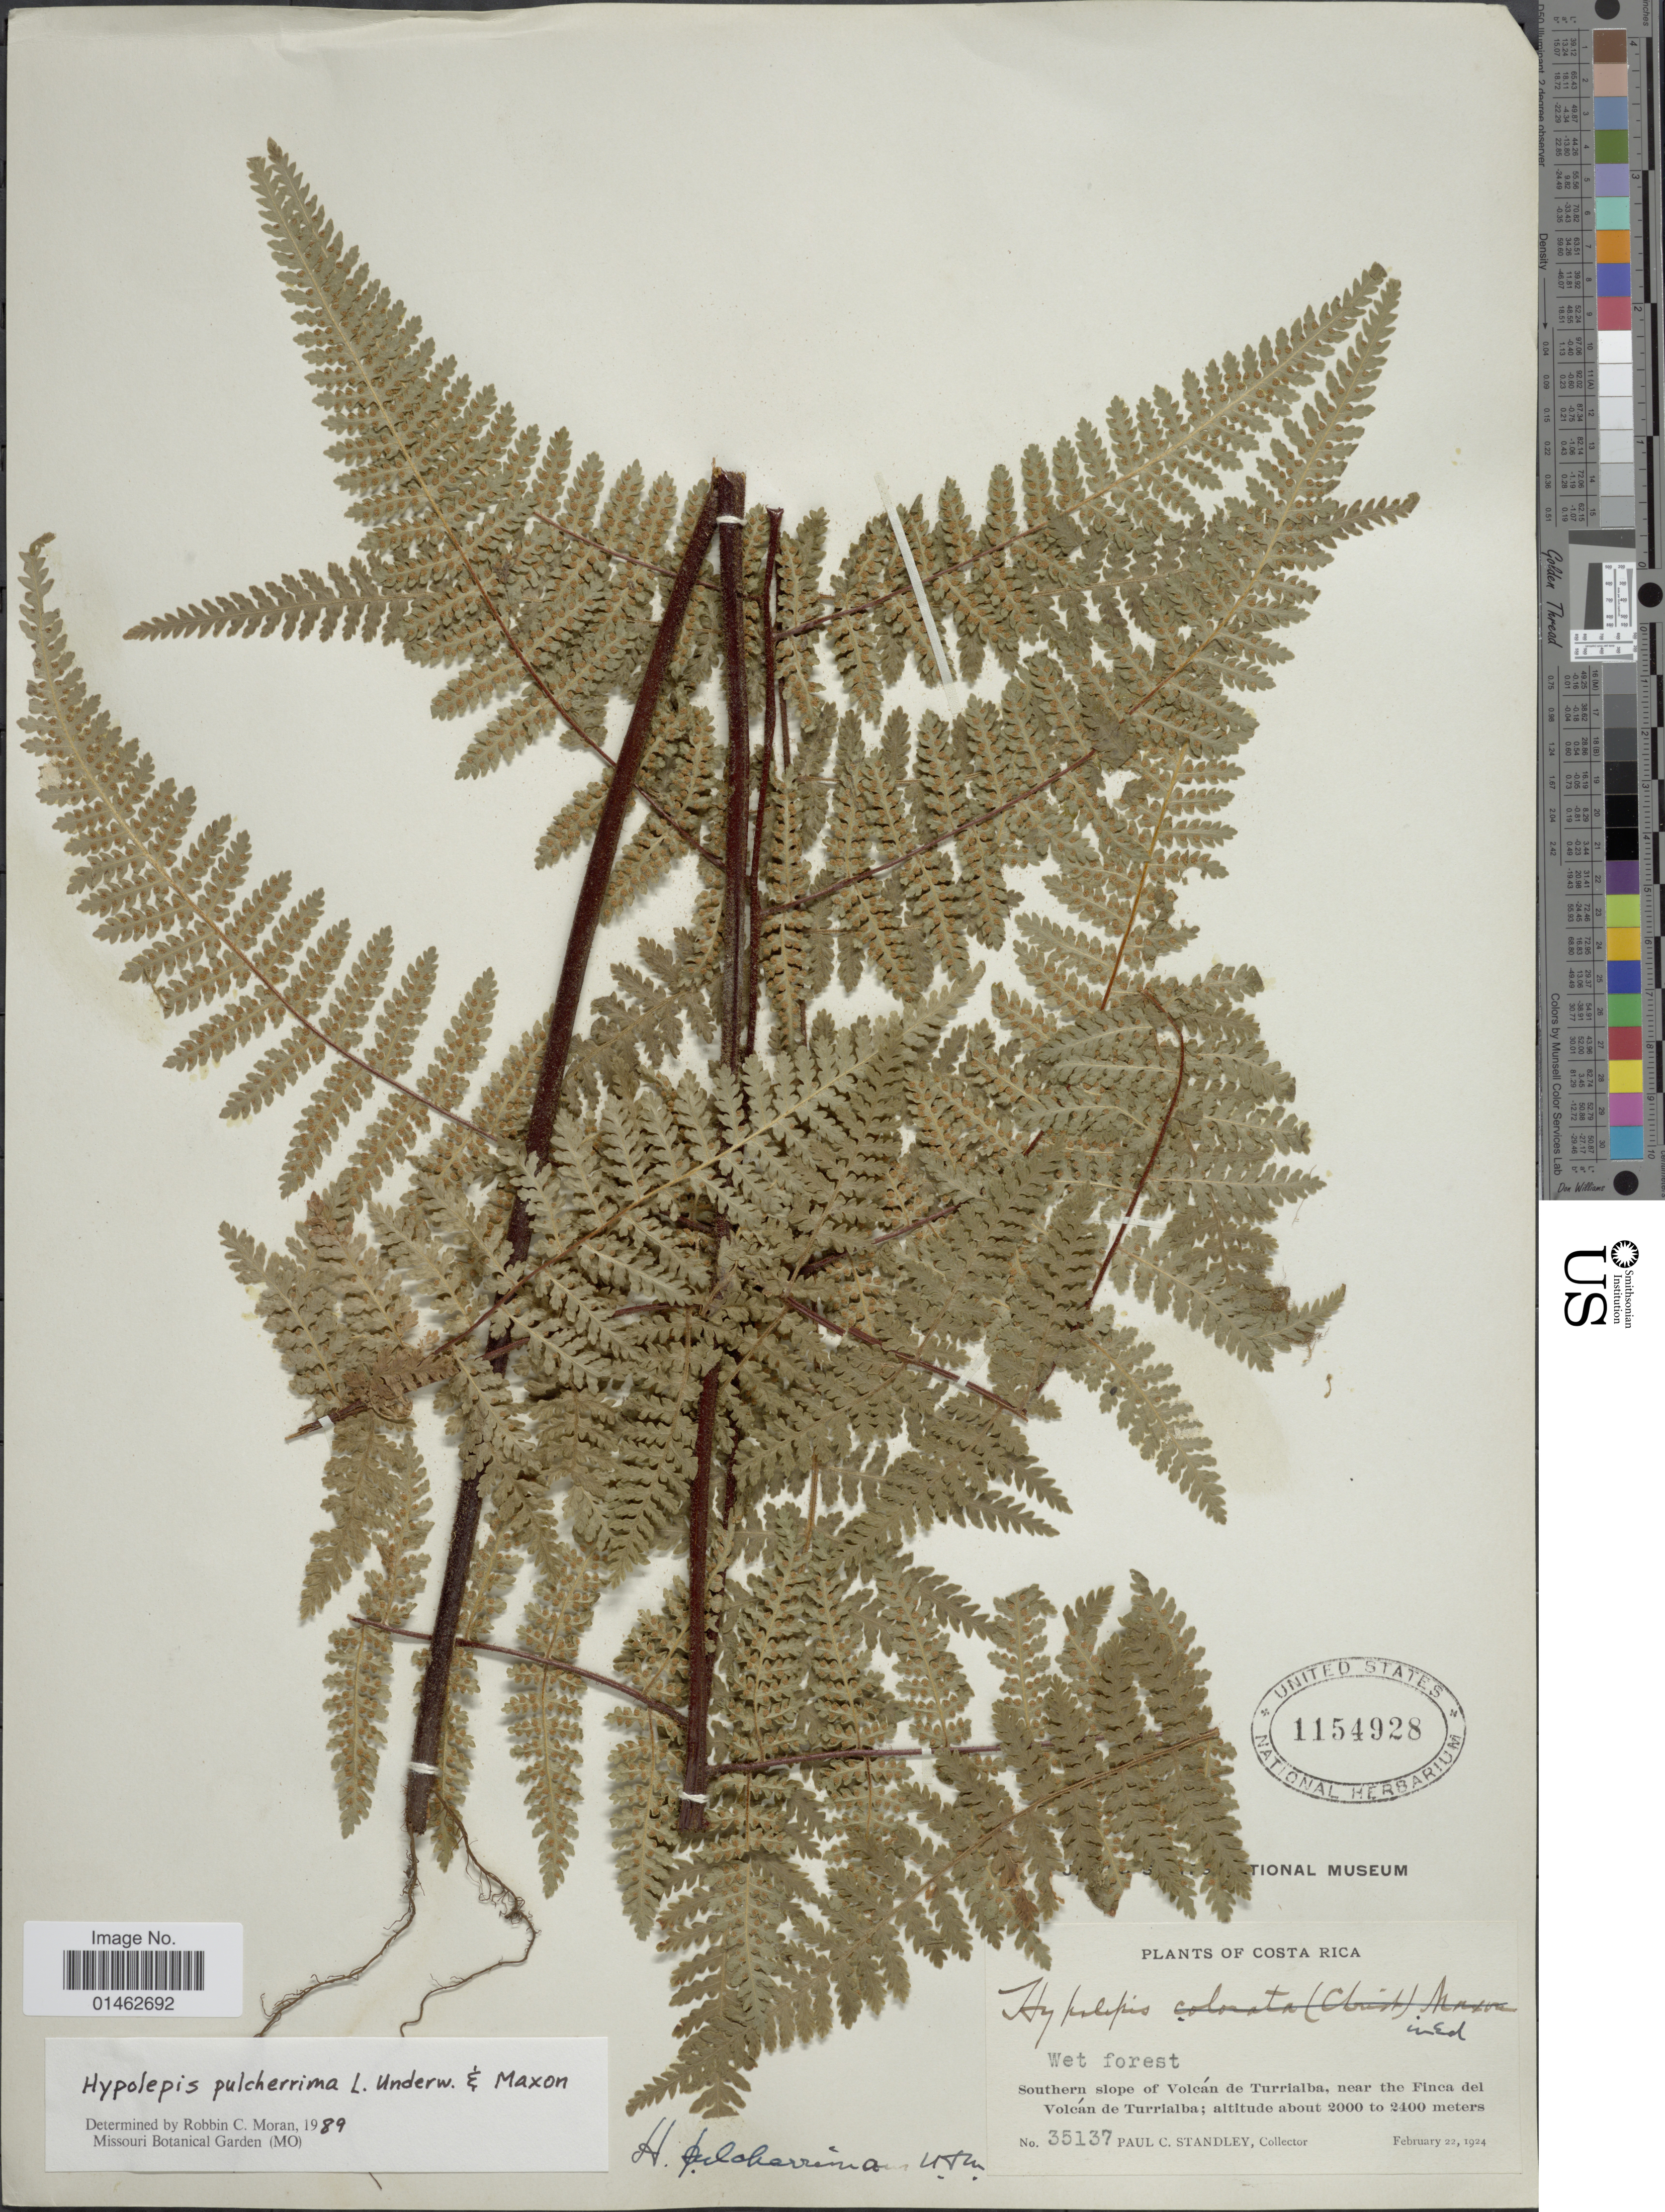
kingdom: Plantae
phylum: Tracheophyta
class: Polypodiopsida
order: Polypodiales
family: Dennstaedtiaceae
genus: Hypolepis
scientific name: Hypolepis pulcherrima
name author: Underw. & Maxon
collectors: P. C. Standley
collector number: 35137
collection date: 1924-02-22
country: Costa Rica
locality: Southern slope of Volcán de Turrialba, near the Finca del Volcán de Turrialba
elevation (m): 2000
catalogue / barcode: US 1154928